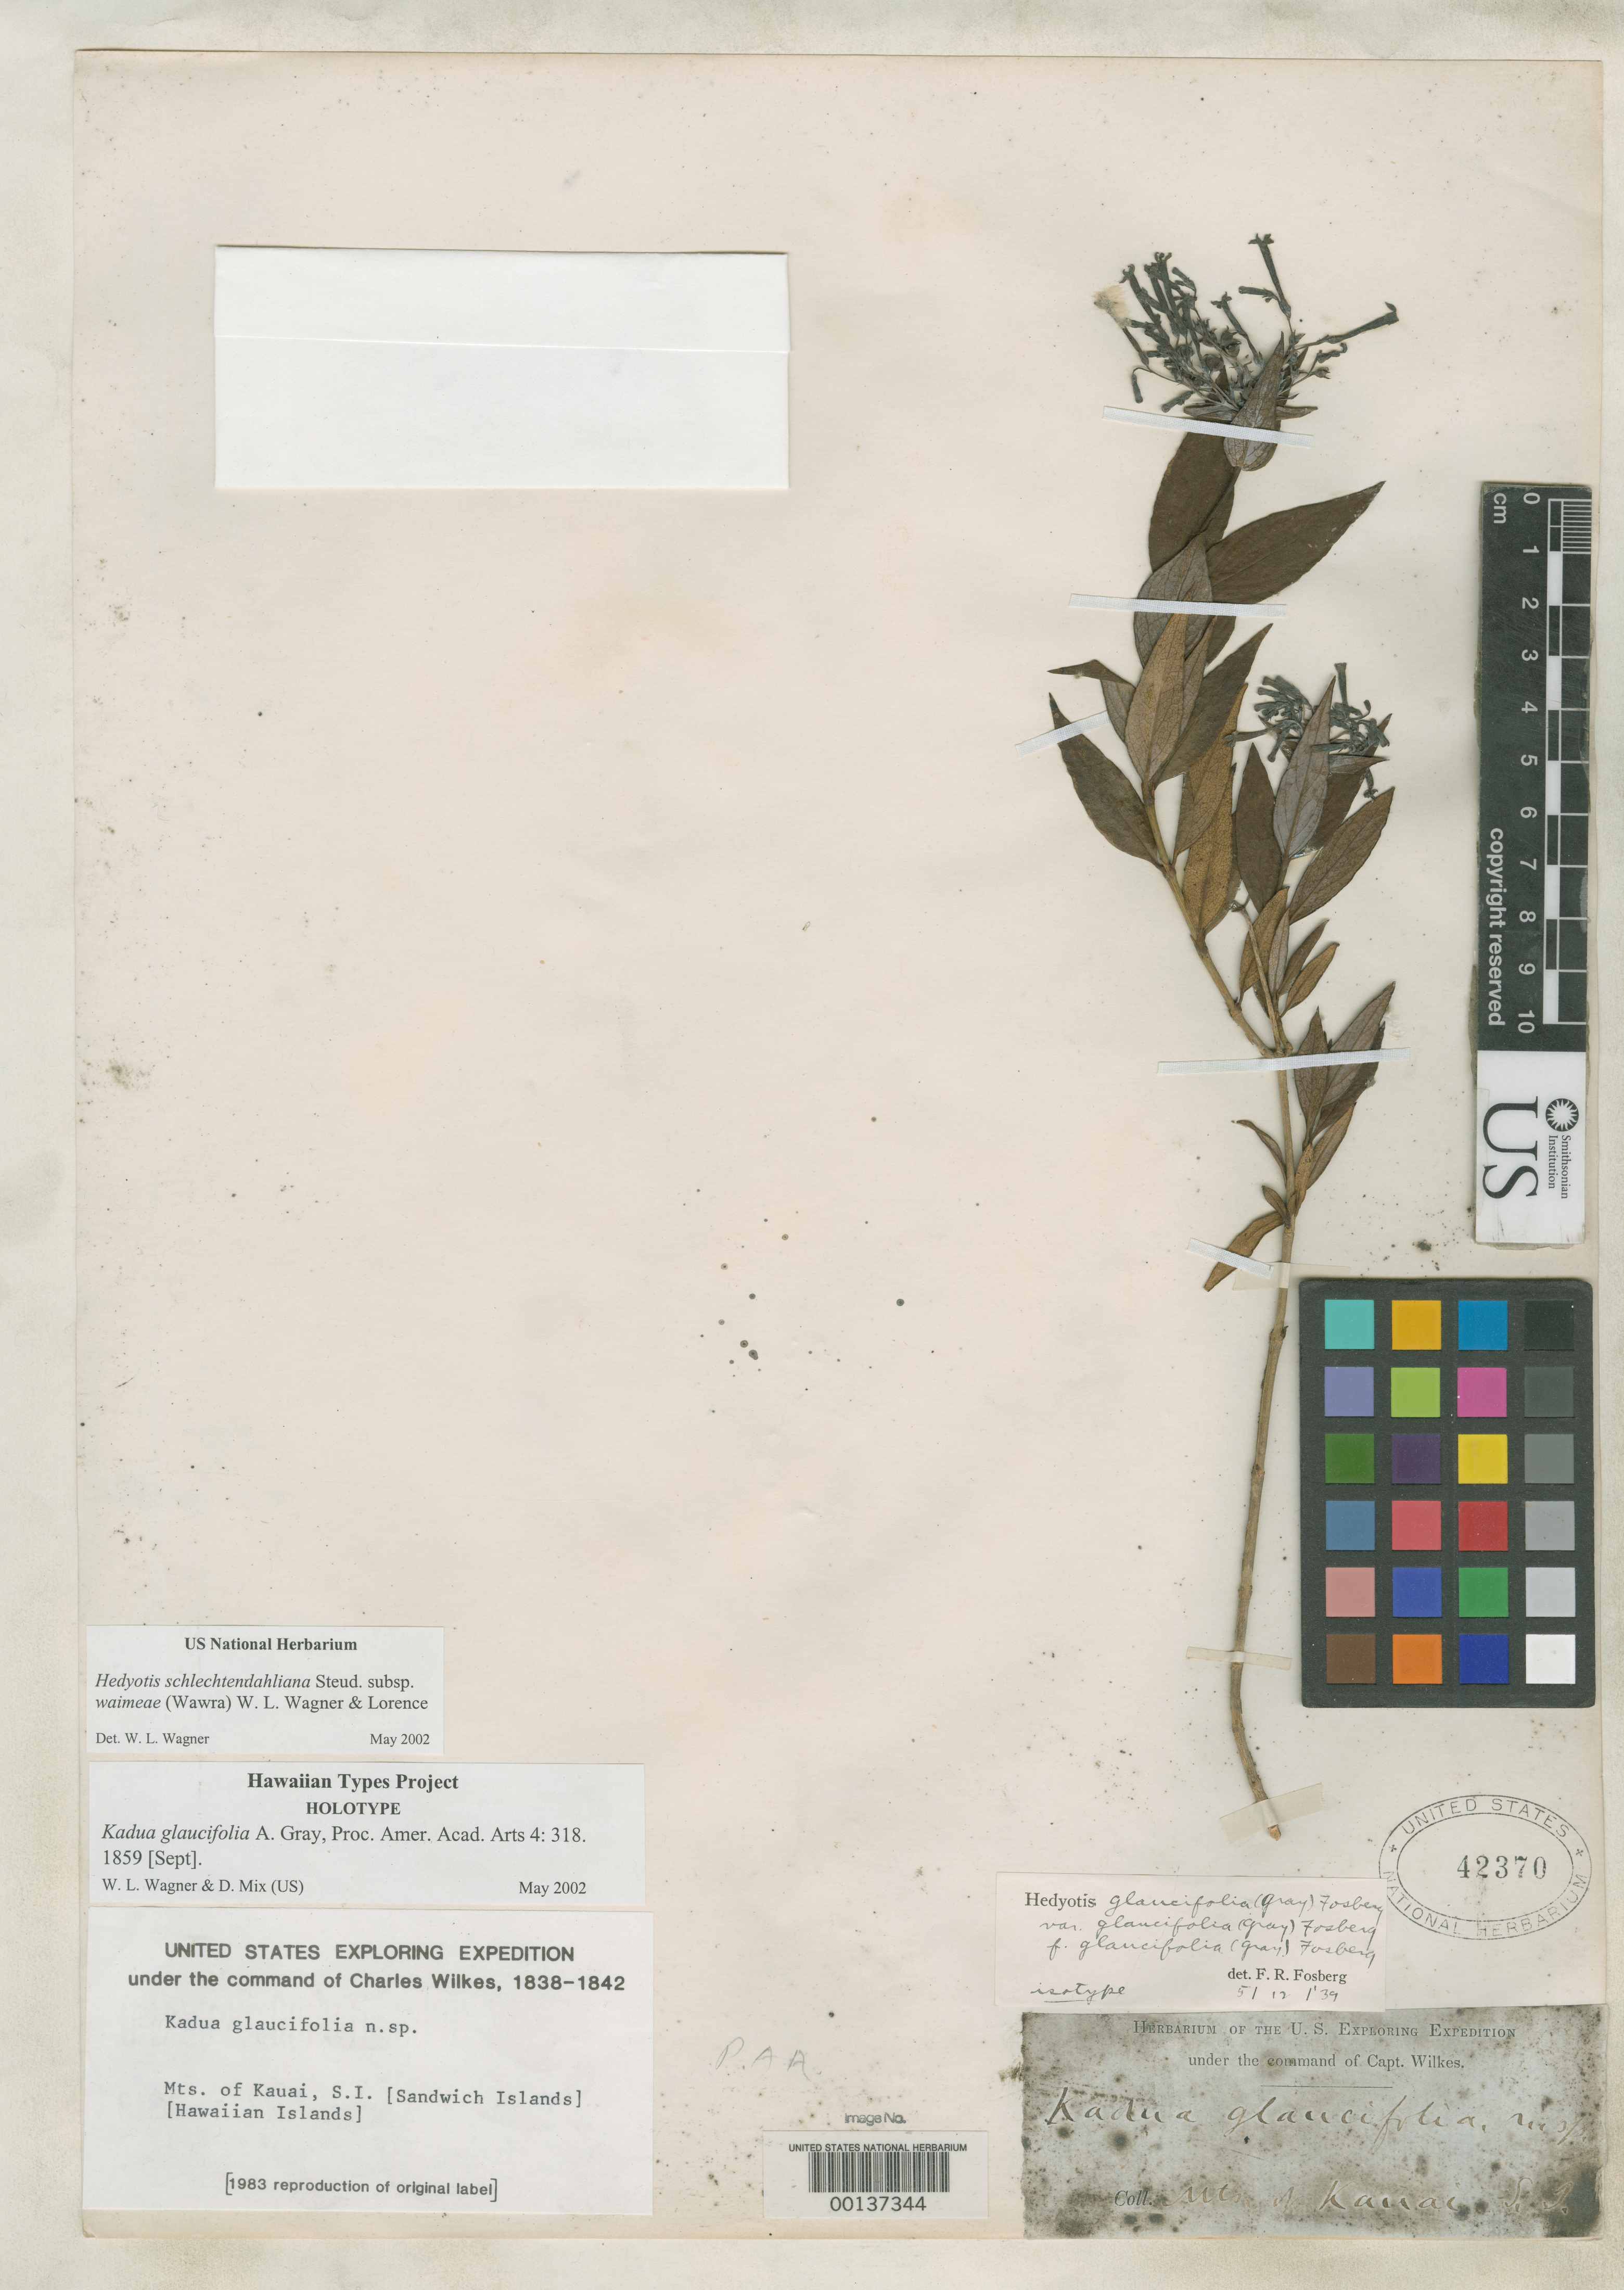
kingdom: Plantae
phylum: Tracheophyta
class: Magnoliopsida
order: Gentianales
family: Rubiaceae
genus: Kadua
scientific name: Kadua glaucifolia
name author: A. Gray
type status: Type Collection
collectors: Wilkes Explor. Exped.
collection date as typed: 1838 to -- --- 1842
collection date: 1838/1842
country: United States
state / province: Hawaii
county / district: Kauai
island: Kaua'i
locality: Mountains of Kauai.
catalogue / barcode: US 42370